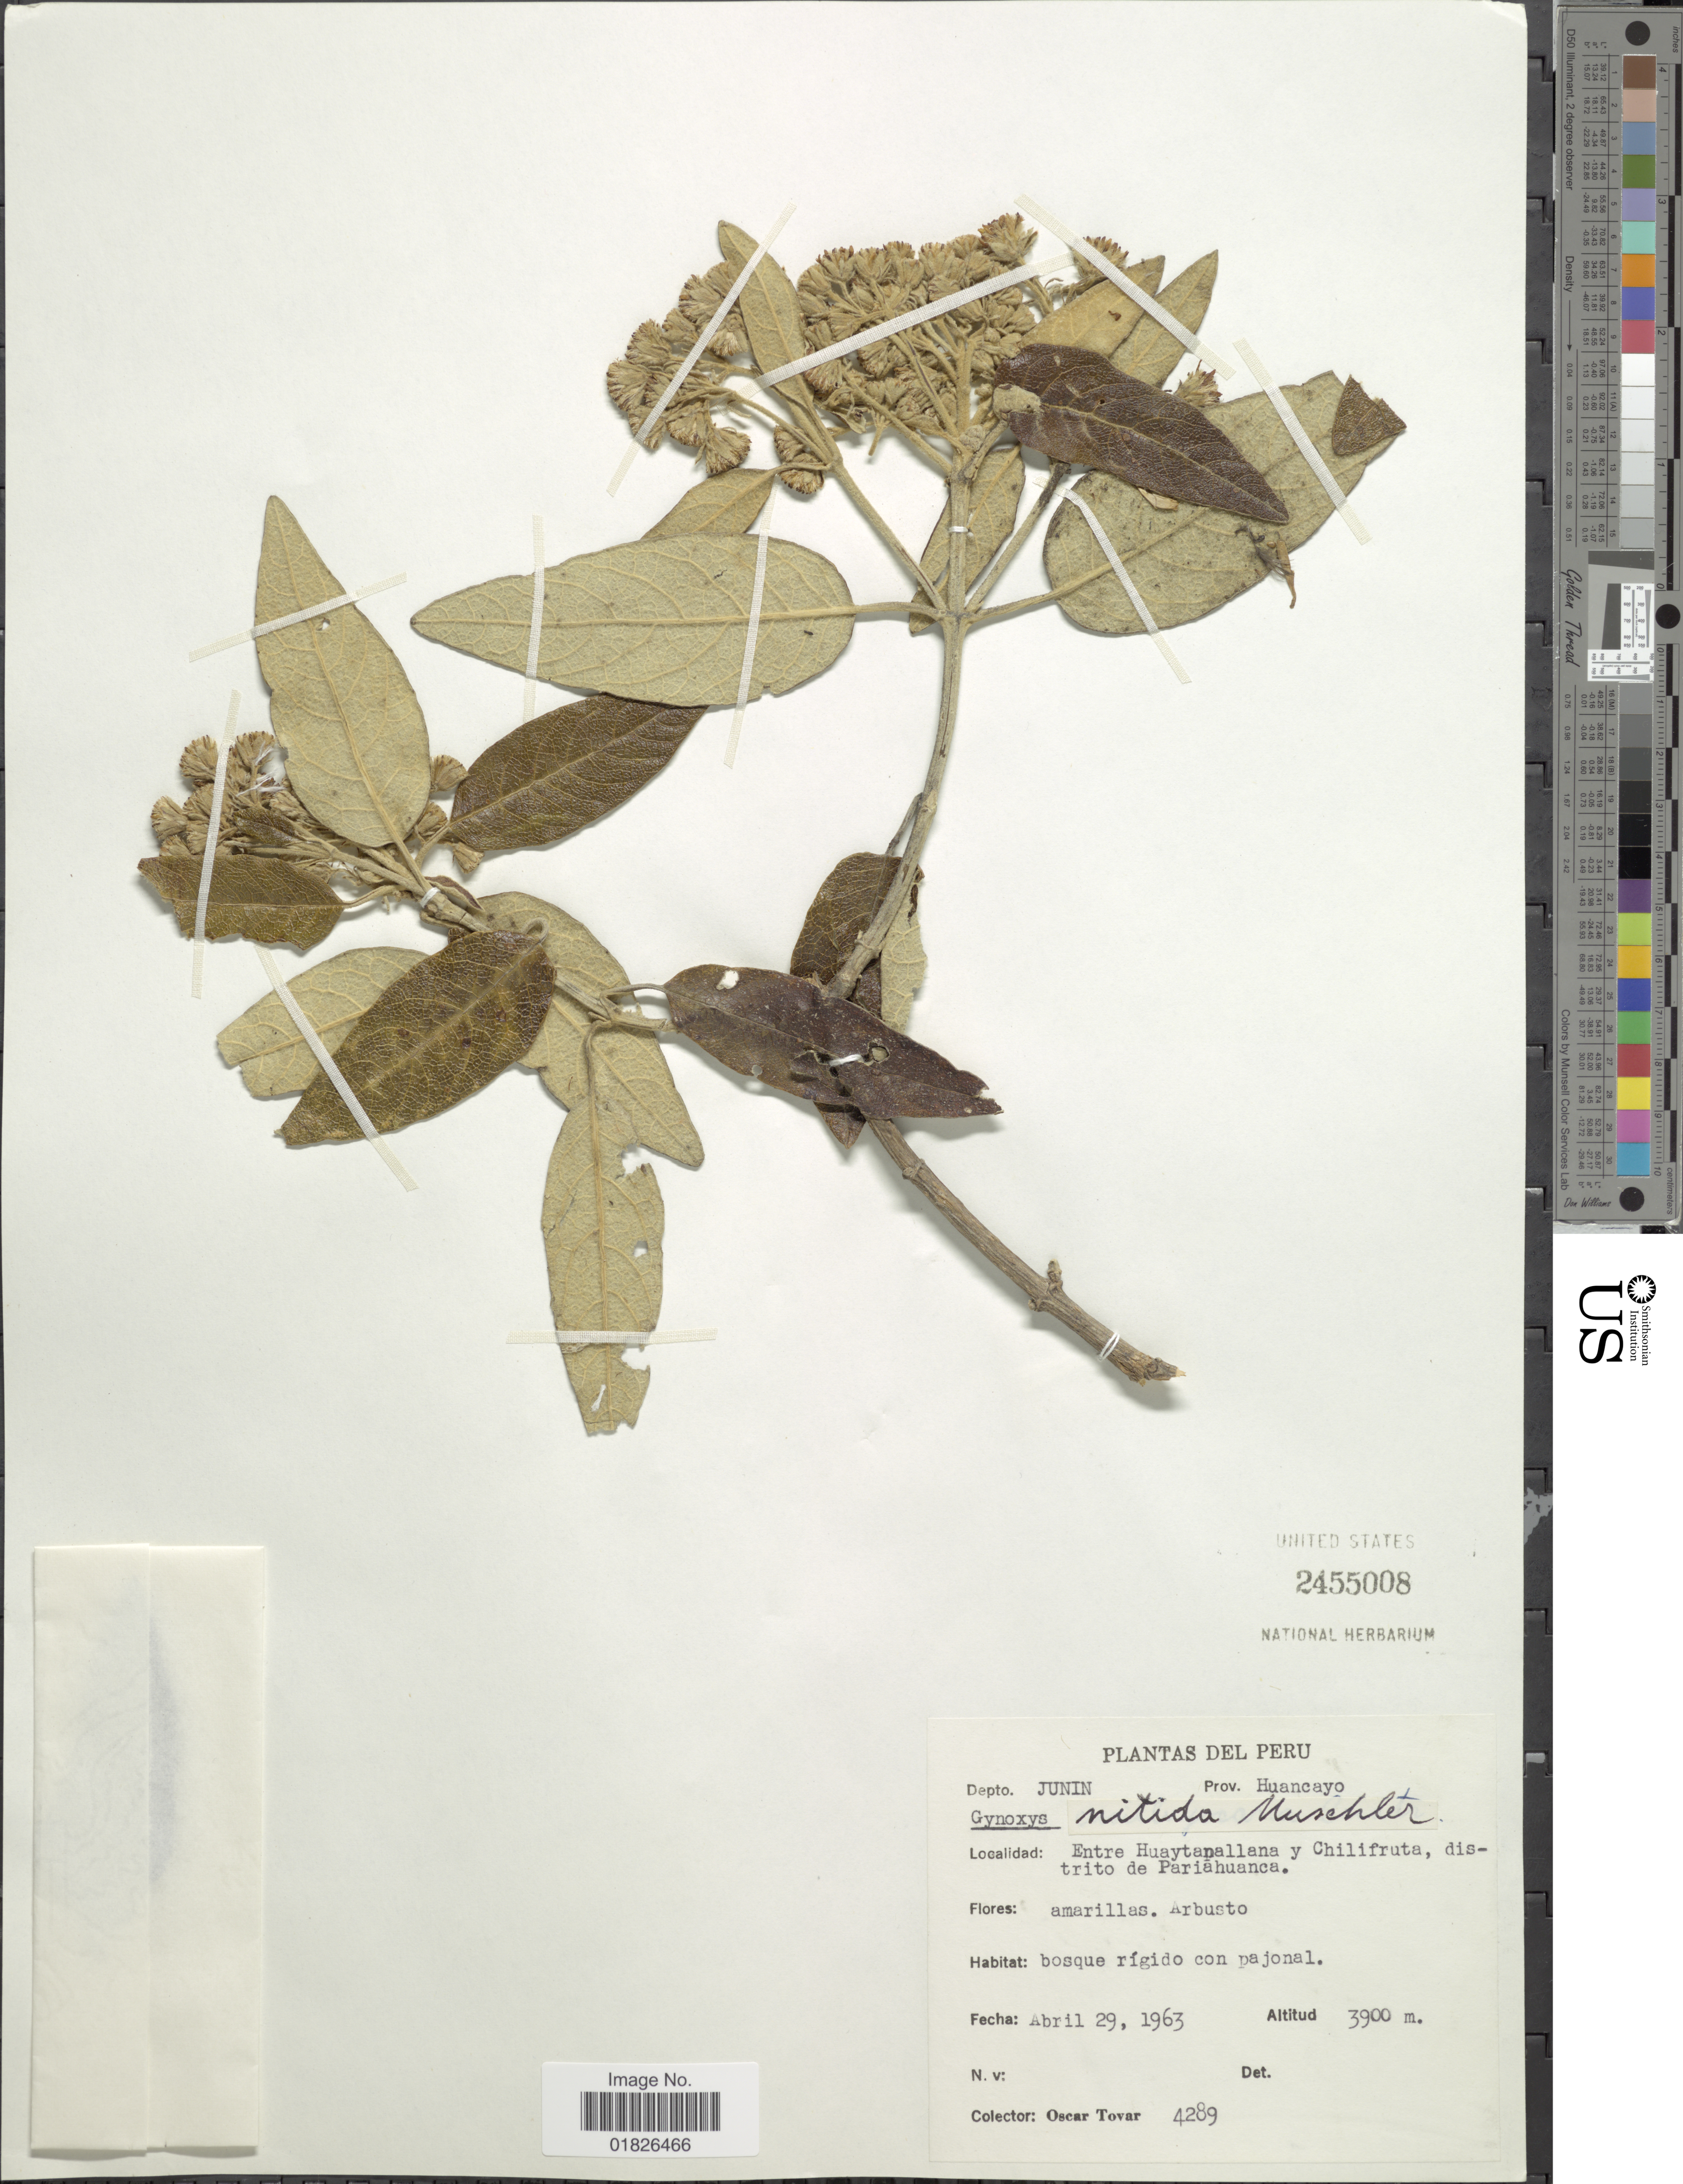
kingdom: Plantae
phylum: Tracheophyta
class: Magnoliopsida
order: Asterales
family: Asteraceae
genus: Gynoxys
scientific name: Gynoxys nitida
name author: Muschl.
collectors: Ó. Tovar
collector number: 4289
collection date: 1963-04-29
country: Peru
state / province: Junín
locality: Entre Huaytapallana y Chilifruta, distrito de Pariahuanca, prov. Huancayo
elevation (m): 3900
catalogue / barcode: US 2455008